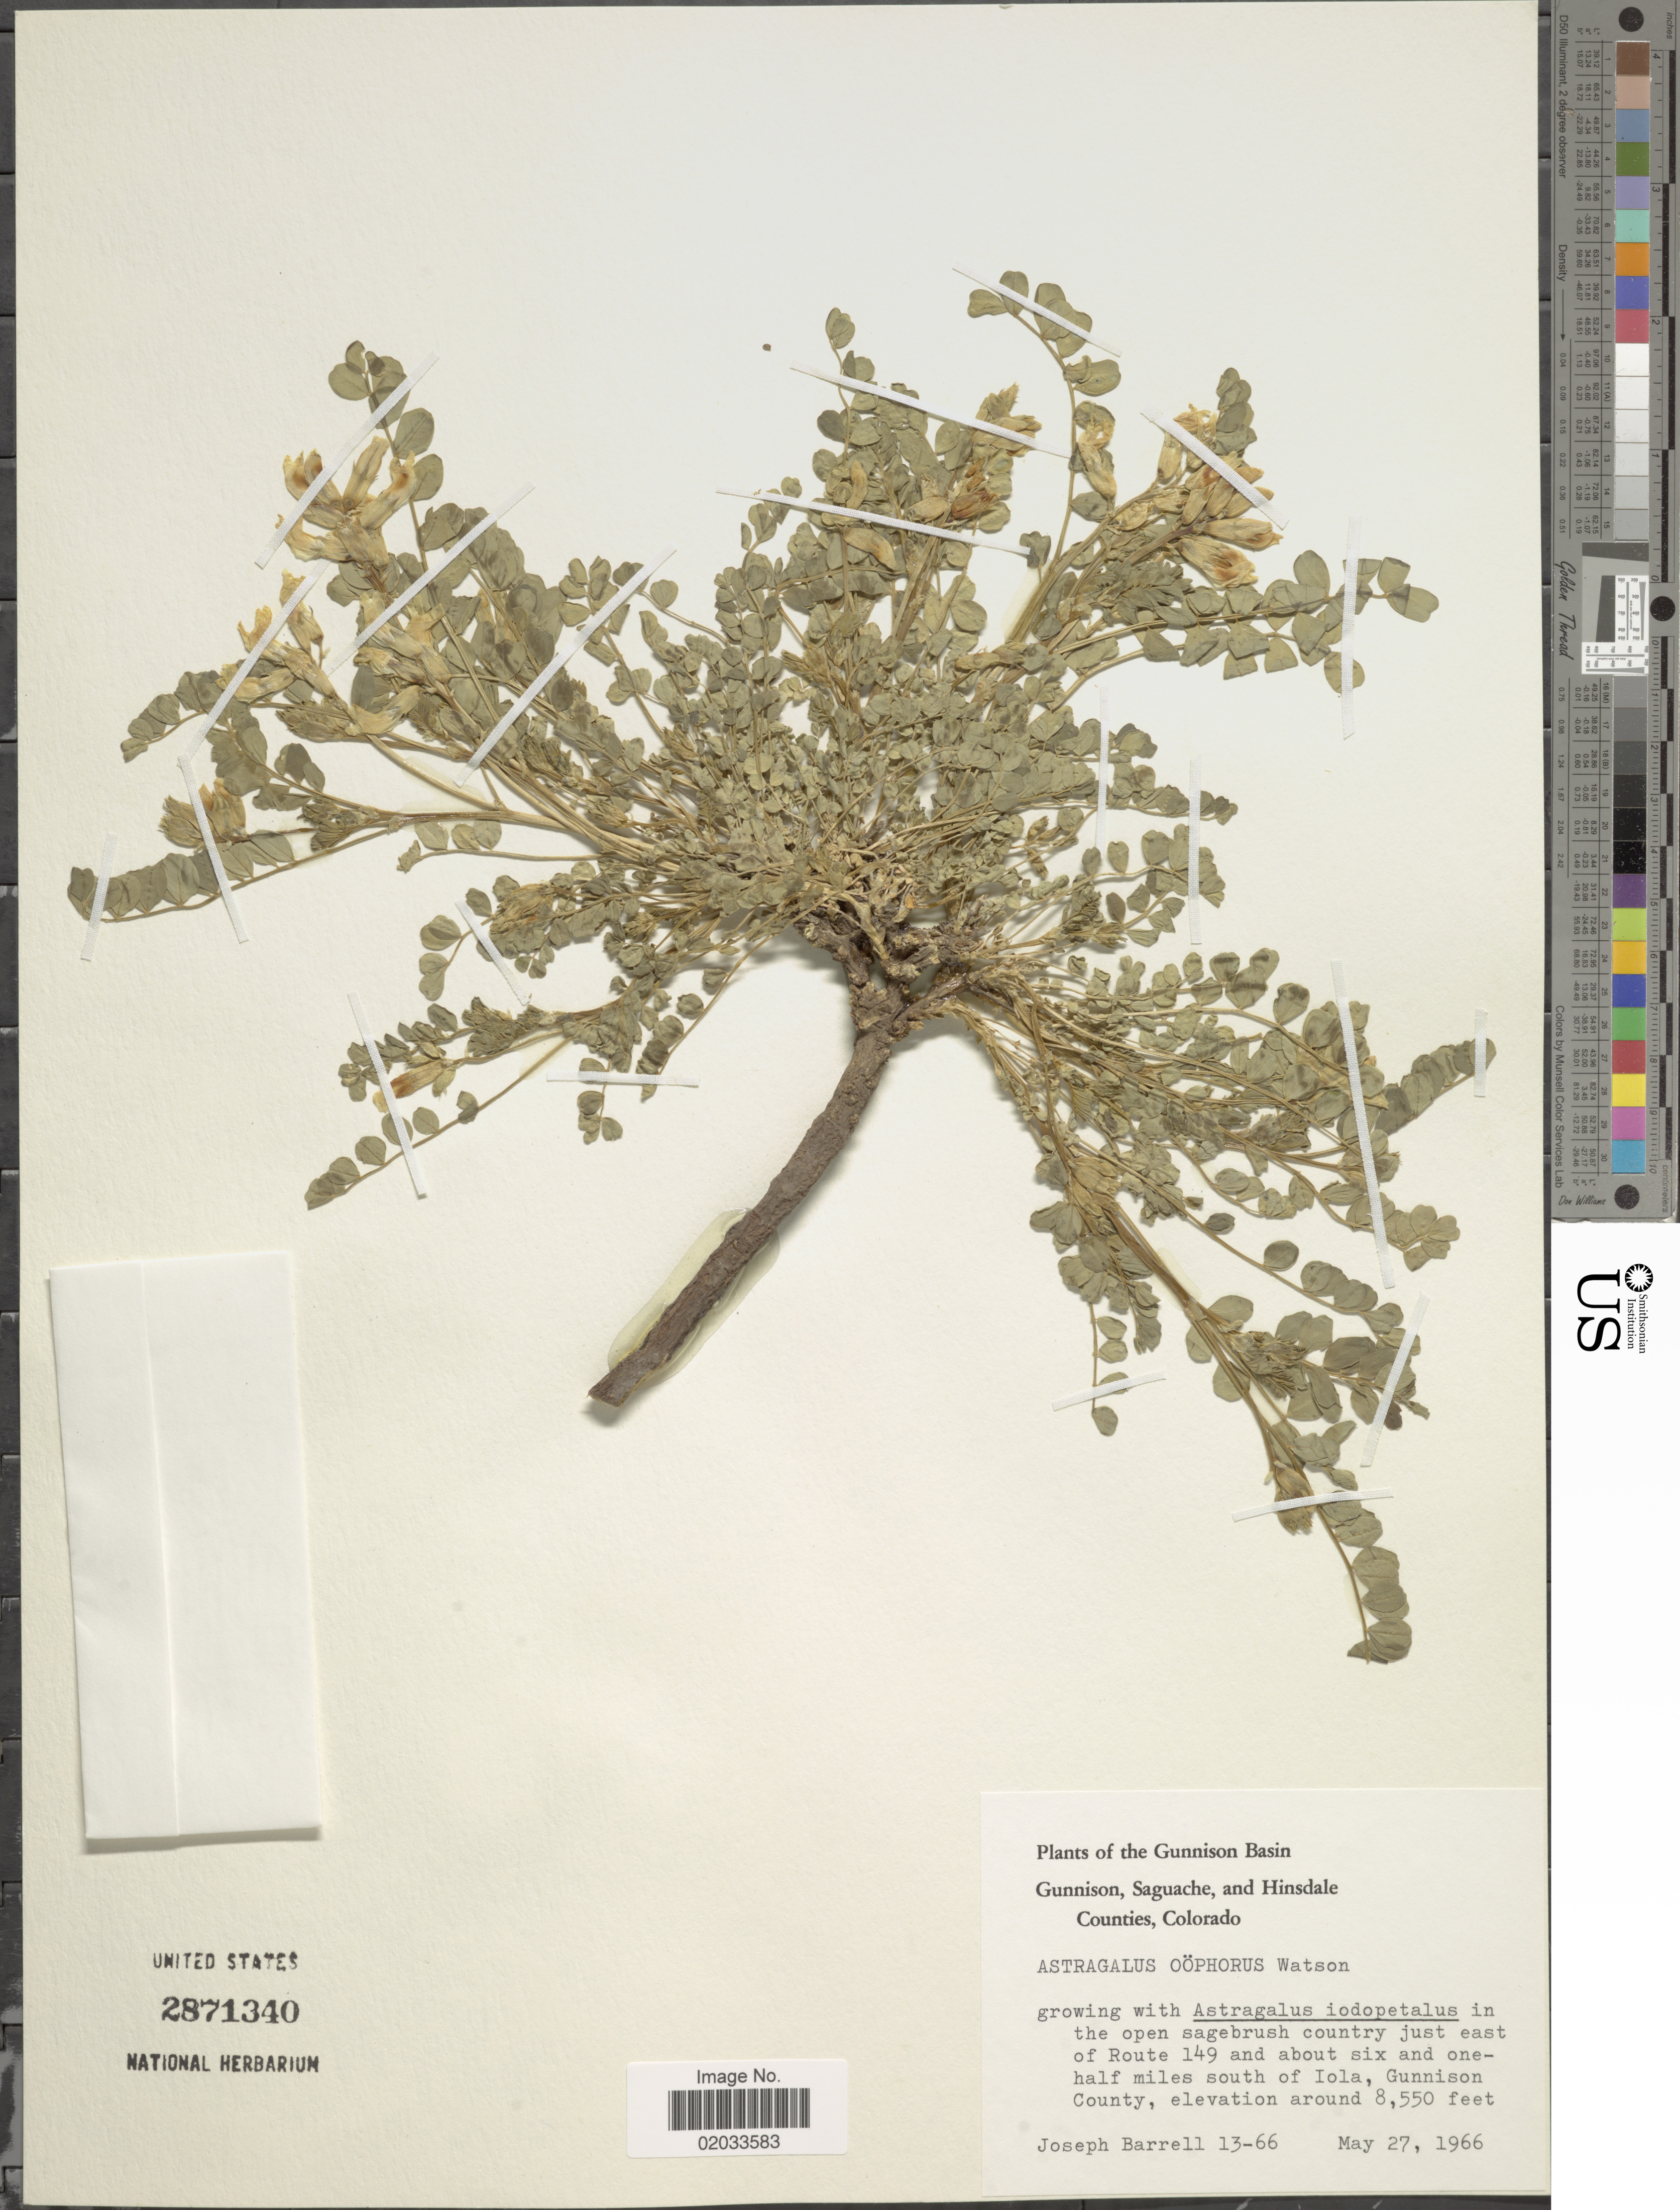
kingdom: Plantae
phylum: Tracheophyta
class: Magnoliopsida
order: Fabales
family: Fabaceae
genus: Astragalus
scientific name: Astragalus oophorus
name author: S. Watson in C. King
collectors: J. Barrell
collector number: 13-66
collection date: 1966-05-27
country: United States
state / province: Colorado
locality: Gunnison Basin, Gunnison, Saguache, and Hinsdale Counties, in the open sagebrush country just east of Route 149 and about six and one-half miles south of Iola, Gunnison County.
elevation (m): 2606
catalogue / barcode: US 2871340